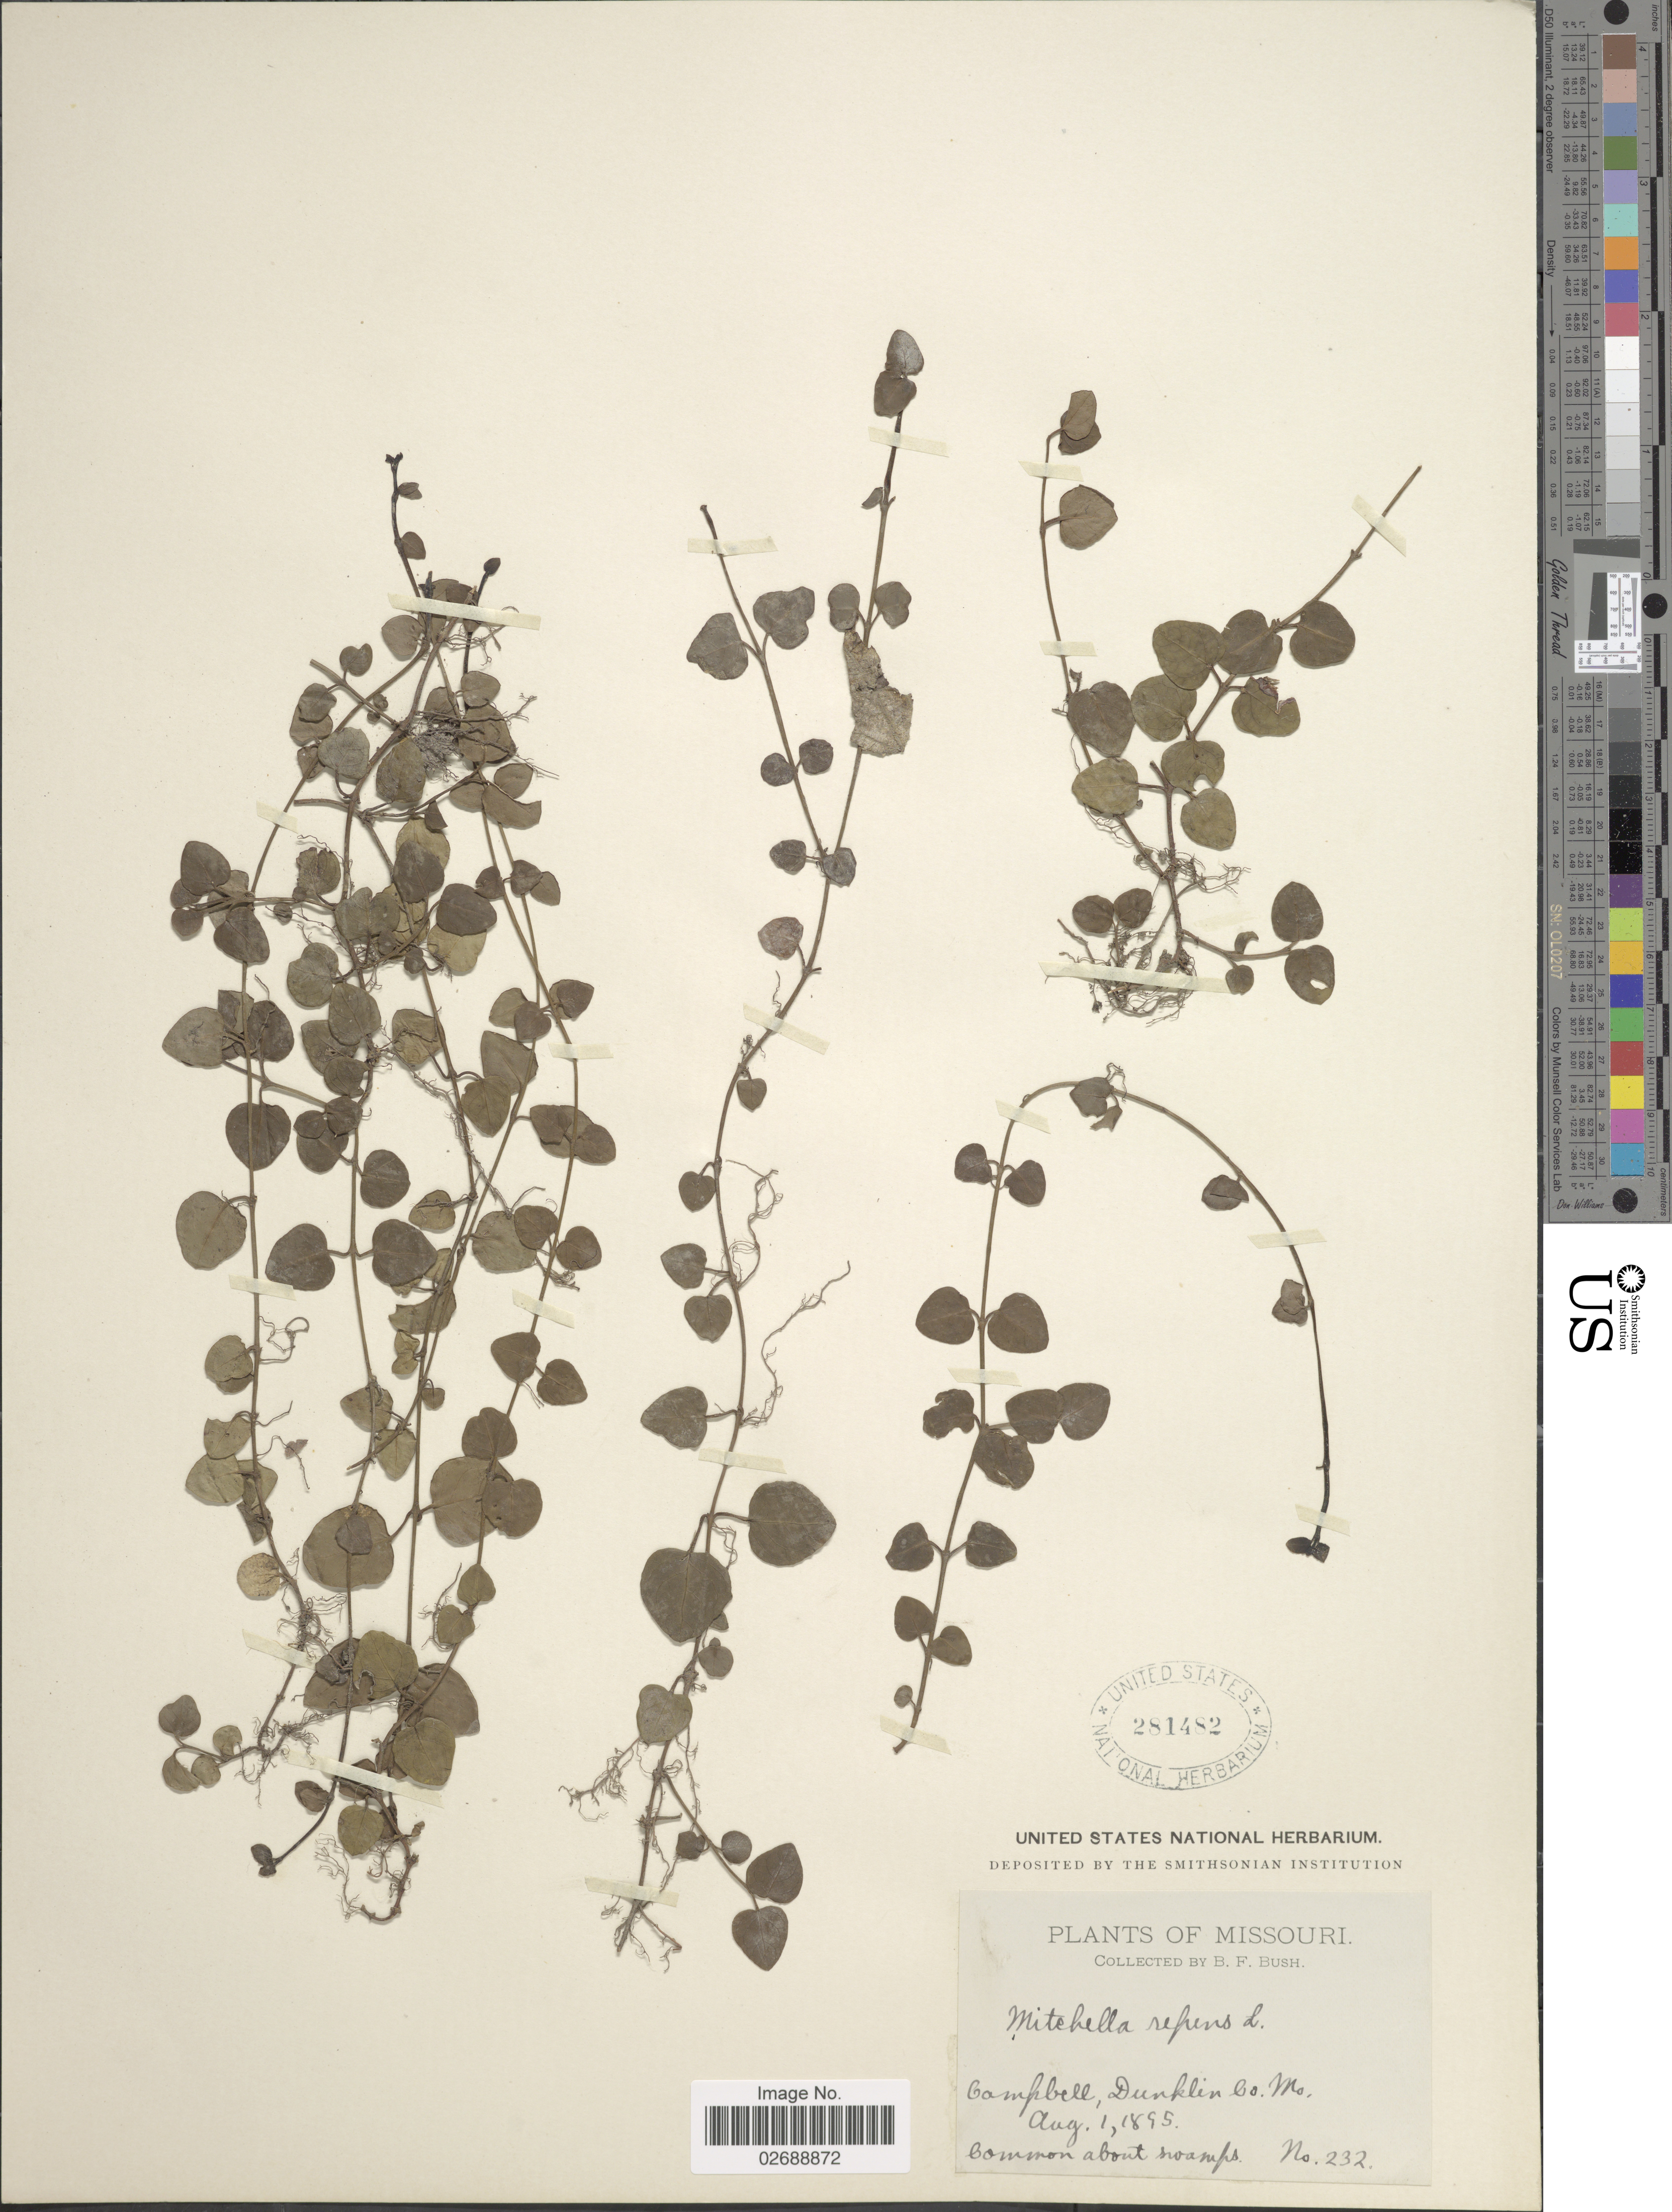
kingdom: Plantae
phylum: Tracheophyta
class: Magnoliopsida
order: Gentianales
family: Rubiaceae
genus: Mitchella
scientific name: Mitchella repens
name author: L.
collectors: B. F. Bush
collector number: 232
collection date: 1895-08-01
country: United States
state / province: Missouri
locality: Campbell, Dunklin Co. Mo.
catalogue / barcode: US 281482